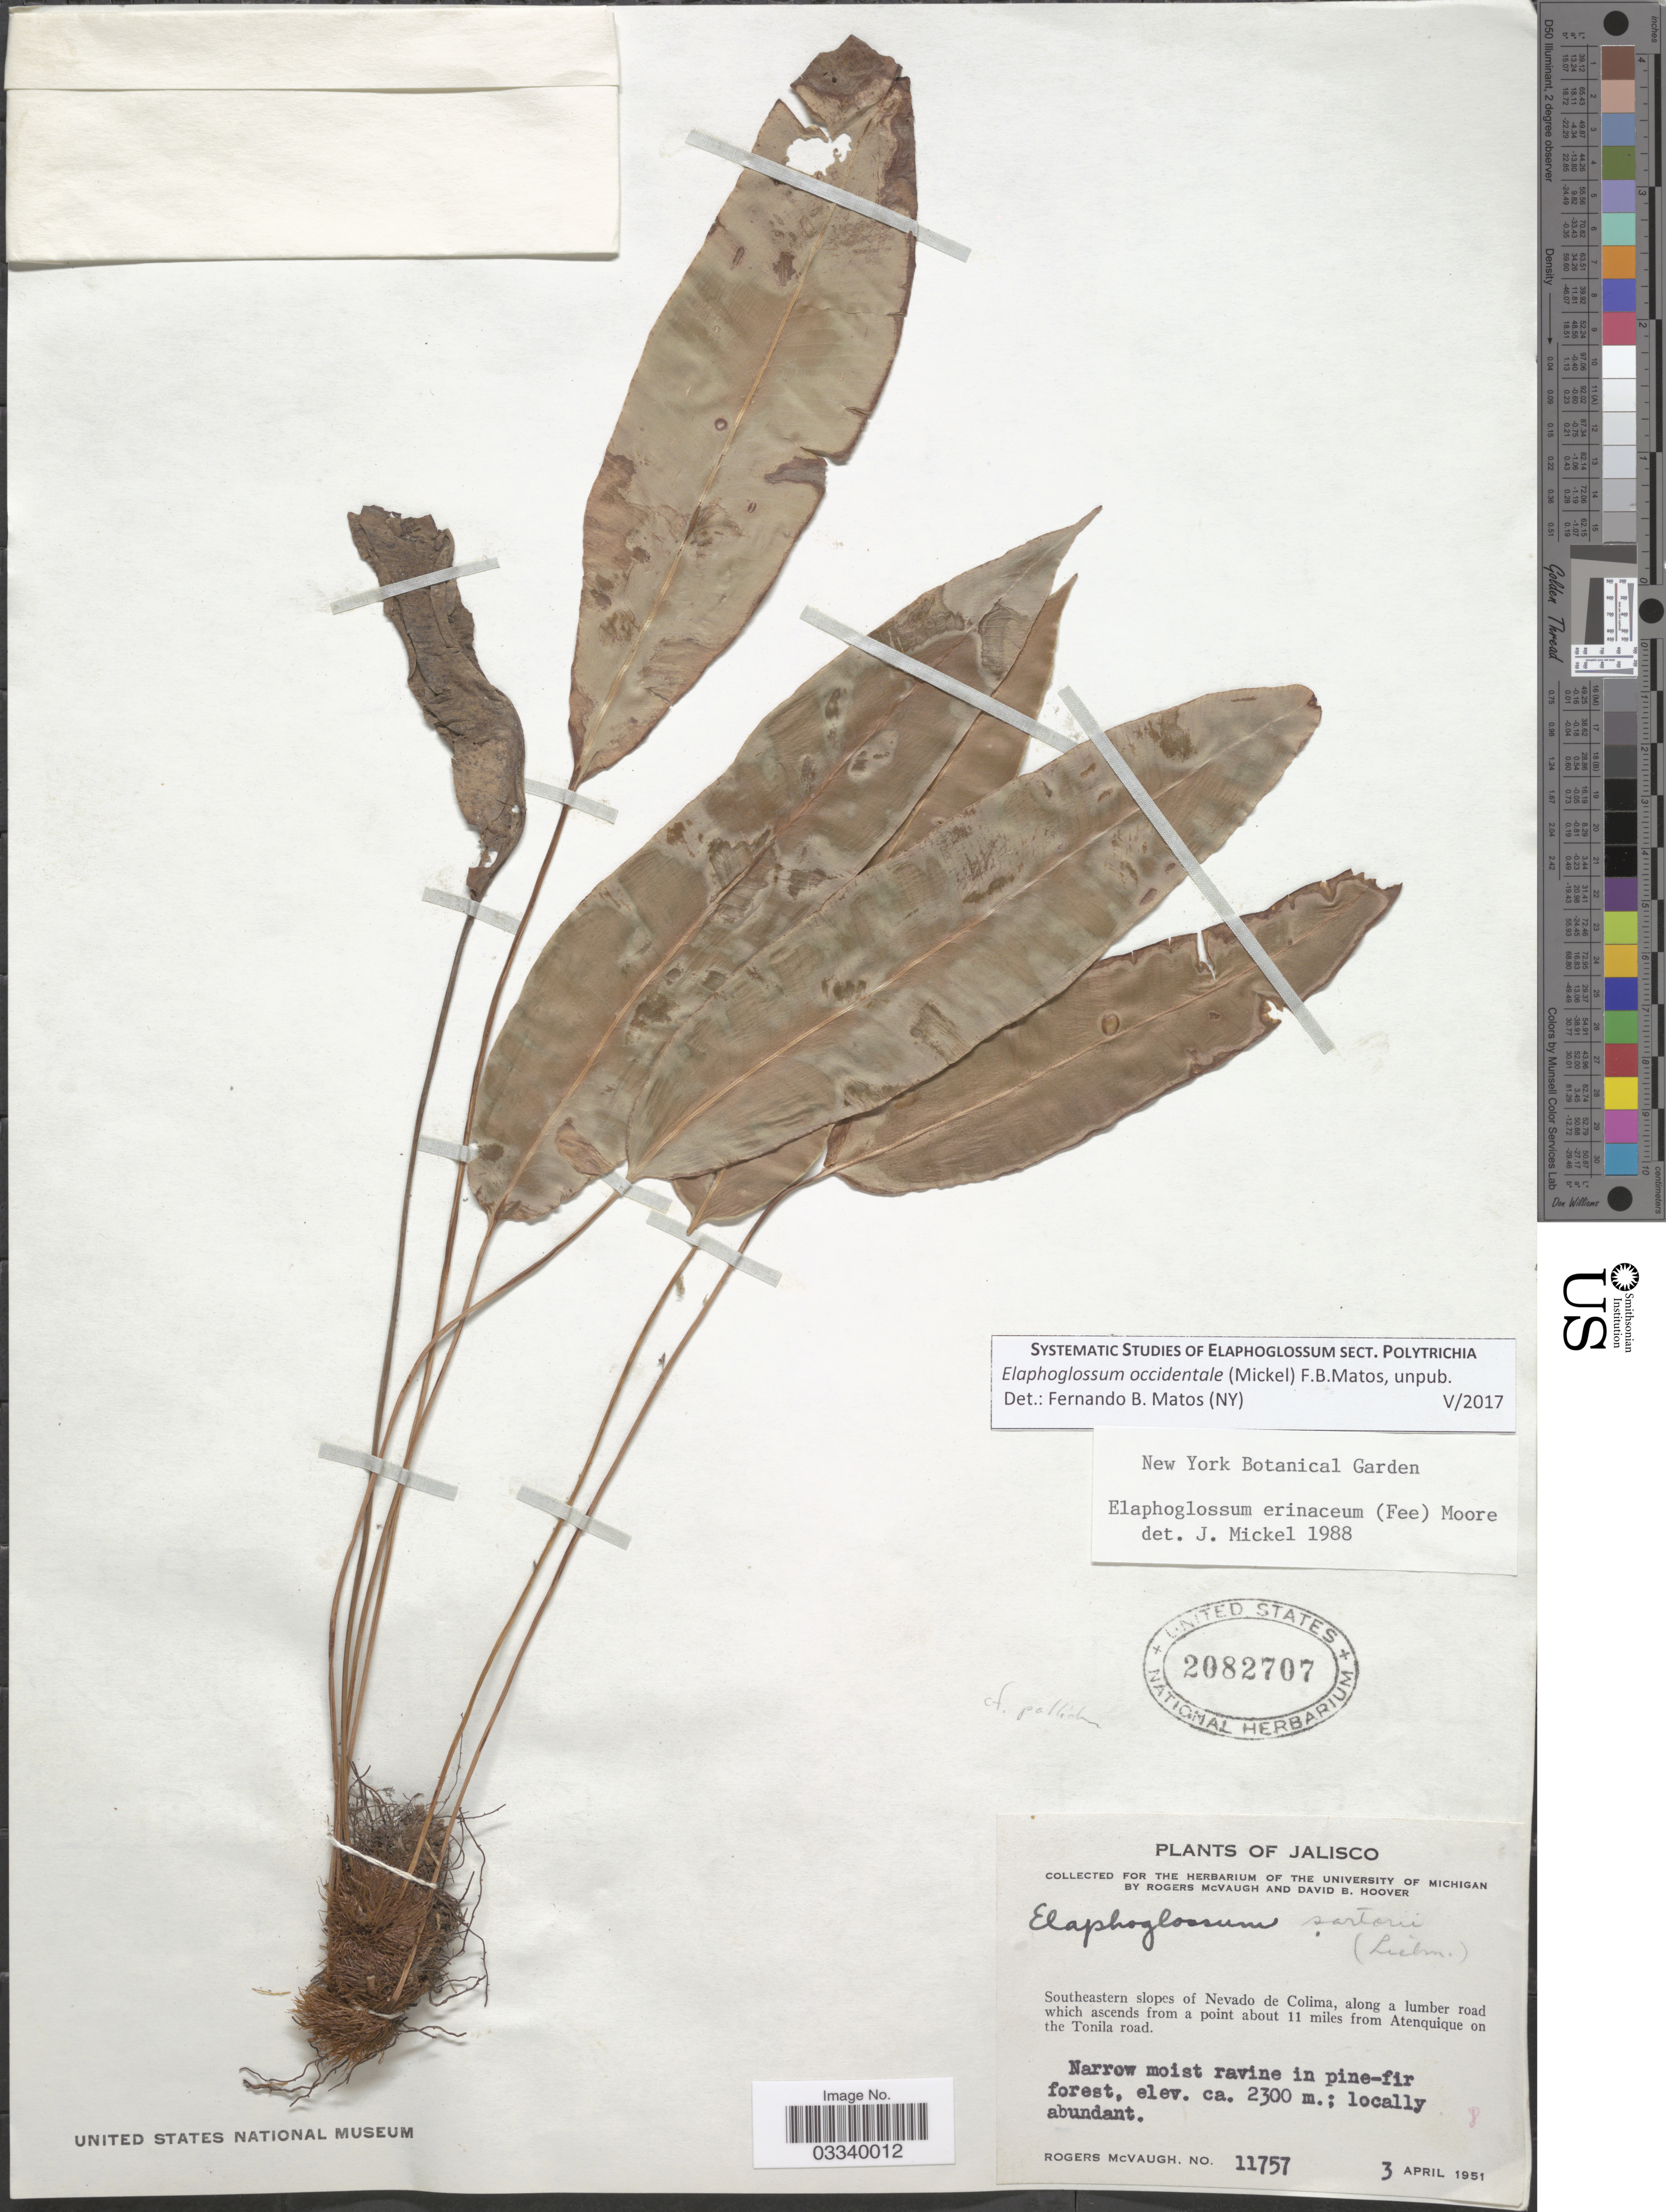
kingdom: Plantae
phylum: Tracheophyta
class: Polypodiopsida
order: Polypodiales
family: Dryopteridaceae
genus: Elaphoglossum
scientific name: Elaphoglossum occidentale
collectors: R. McVaugh & D. B. Hoover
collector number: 11757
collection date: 1951-04-03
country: Mexico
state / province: Jalisco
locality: Southeastern slopes of Nevado de Colima, along a lumber road which ascends from a point about 11 miles from Atenquique on Tonila road.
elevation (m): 2300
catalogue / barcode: US 2082707